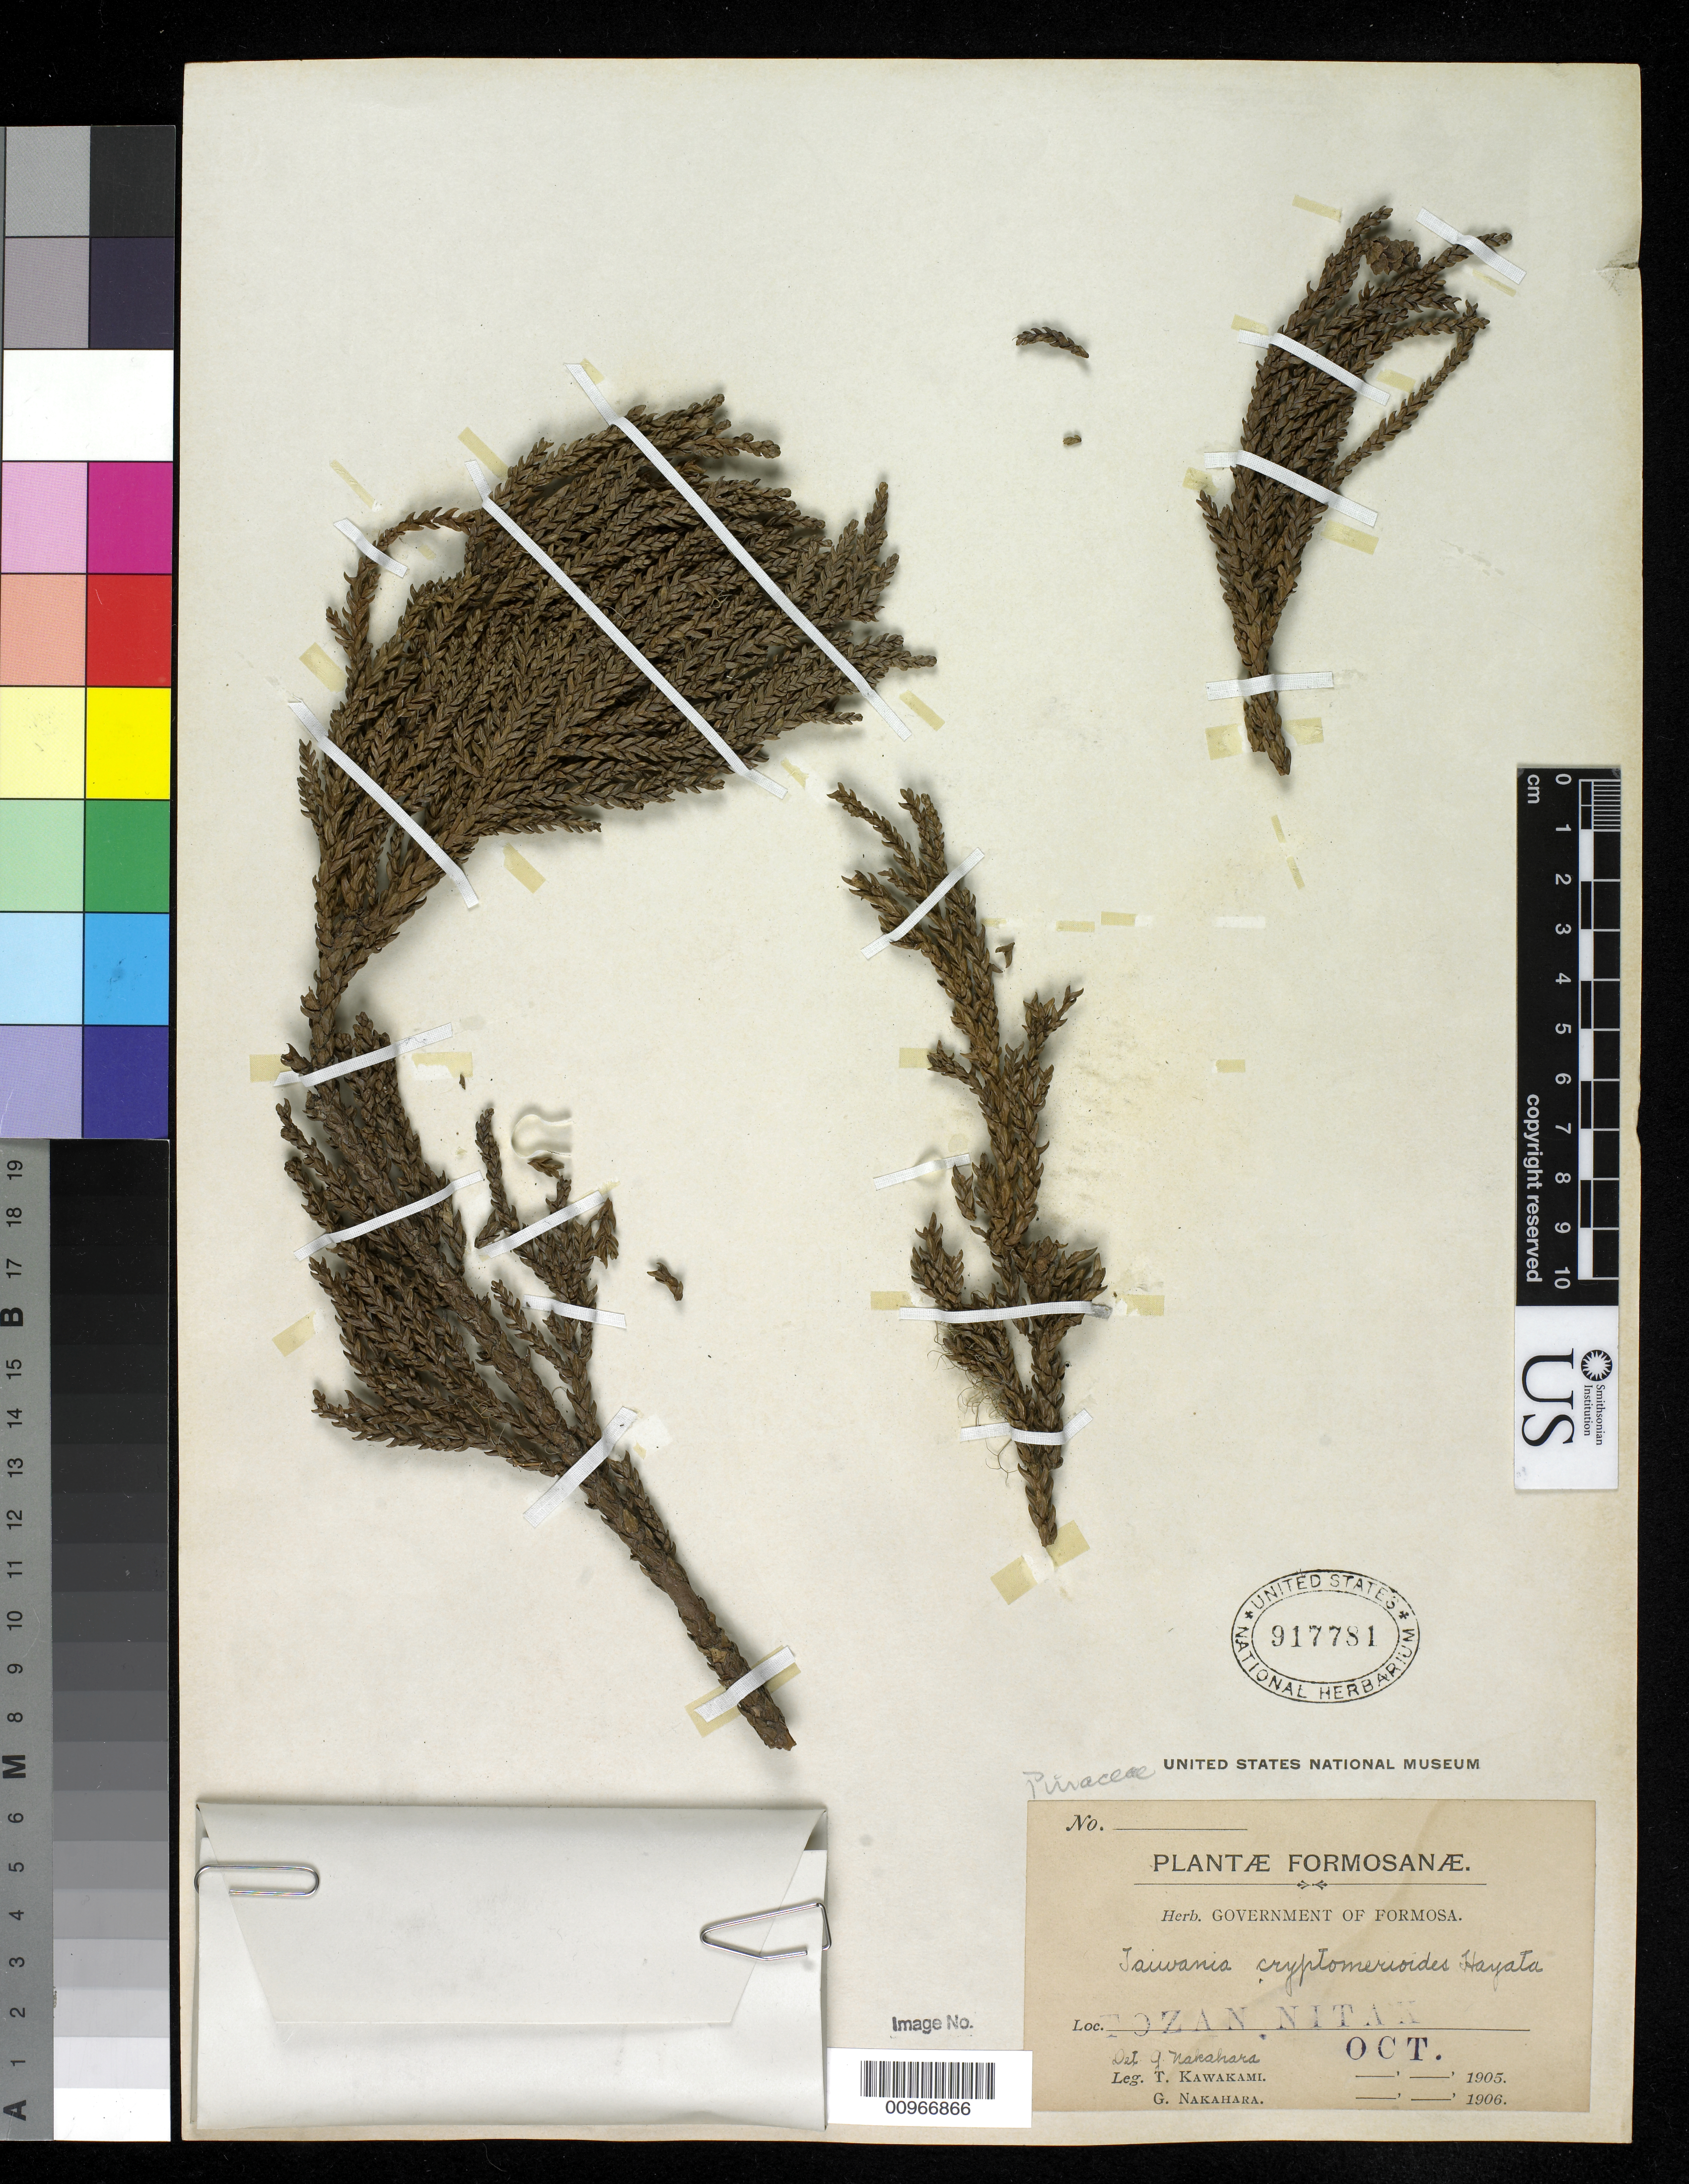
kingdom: Plantae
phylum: Tracheophyta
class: Pinopsida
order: Pinales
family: Cupressaceae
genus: Taiwania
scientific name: Taiwania cryptomerioides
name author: Hayata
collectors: T. Kawakami & G. Nakahara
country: Taiwan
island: Taiwan [Formosa]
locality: Tozan Nitan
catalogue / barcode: US 917781